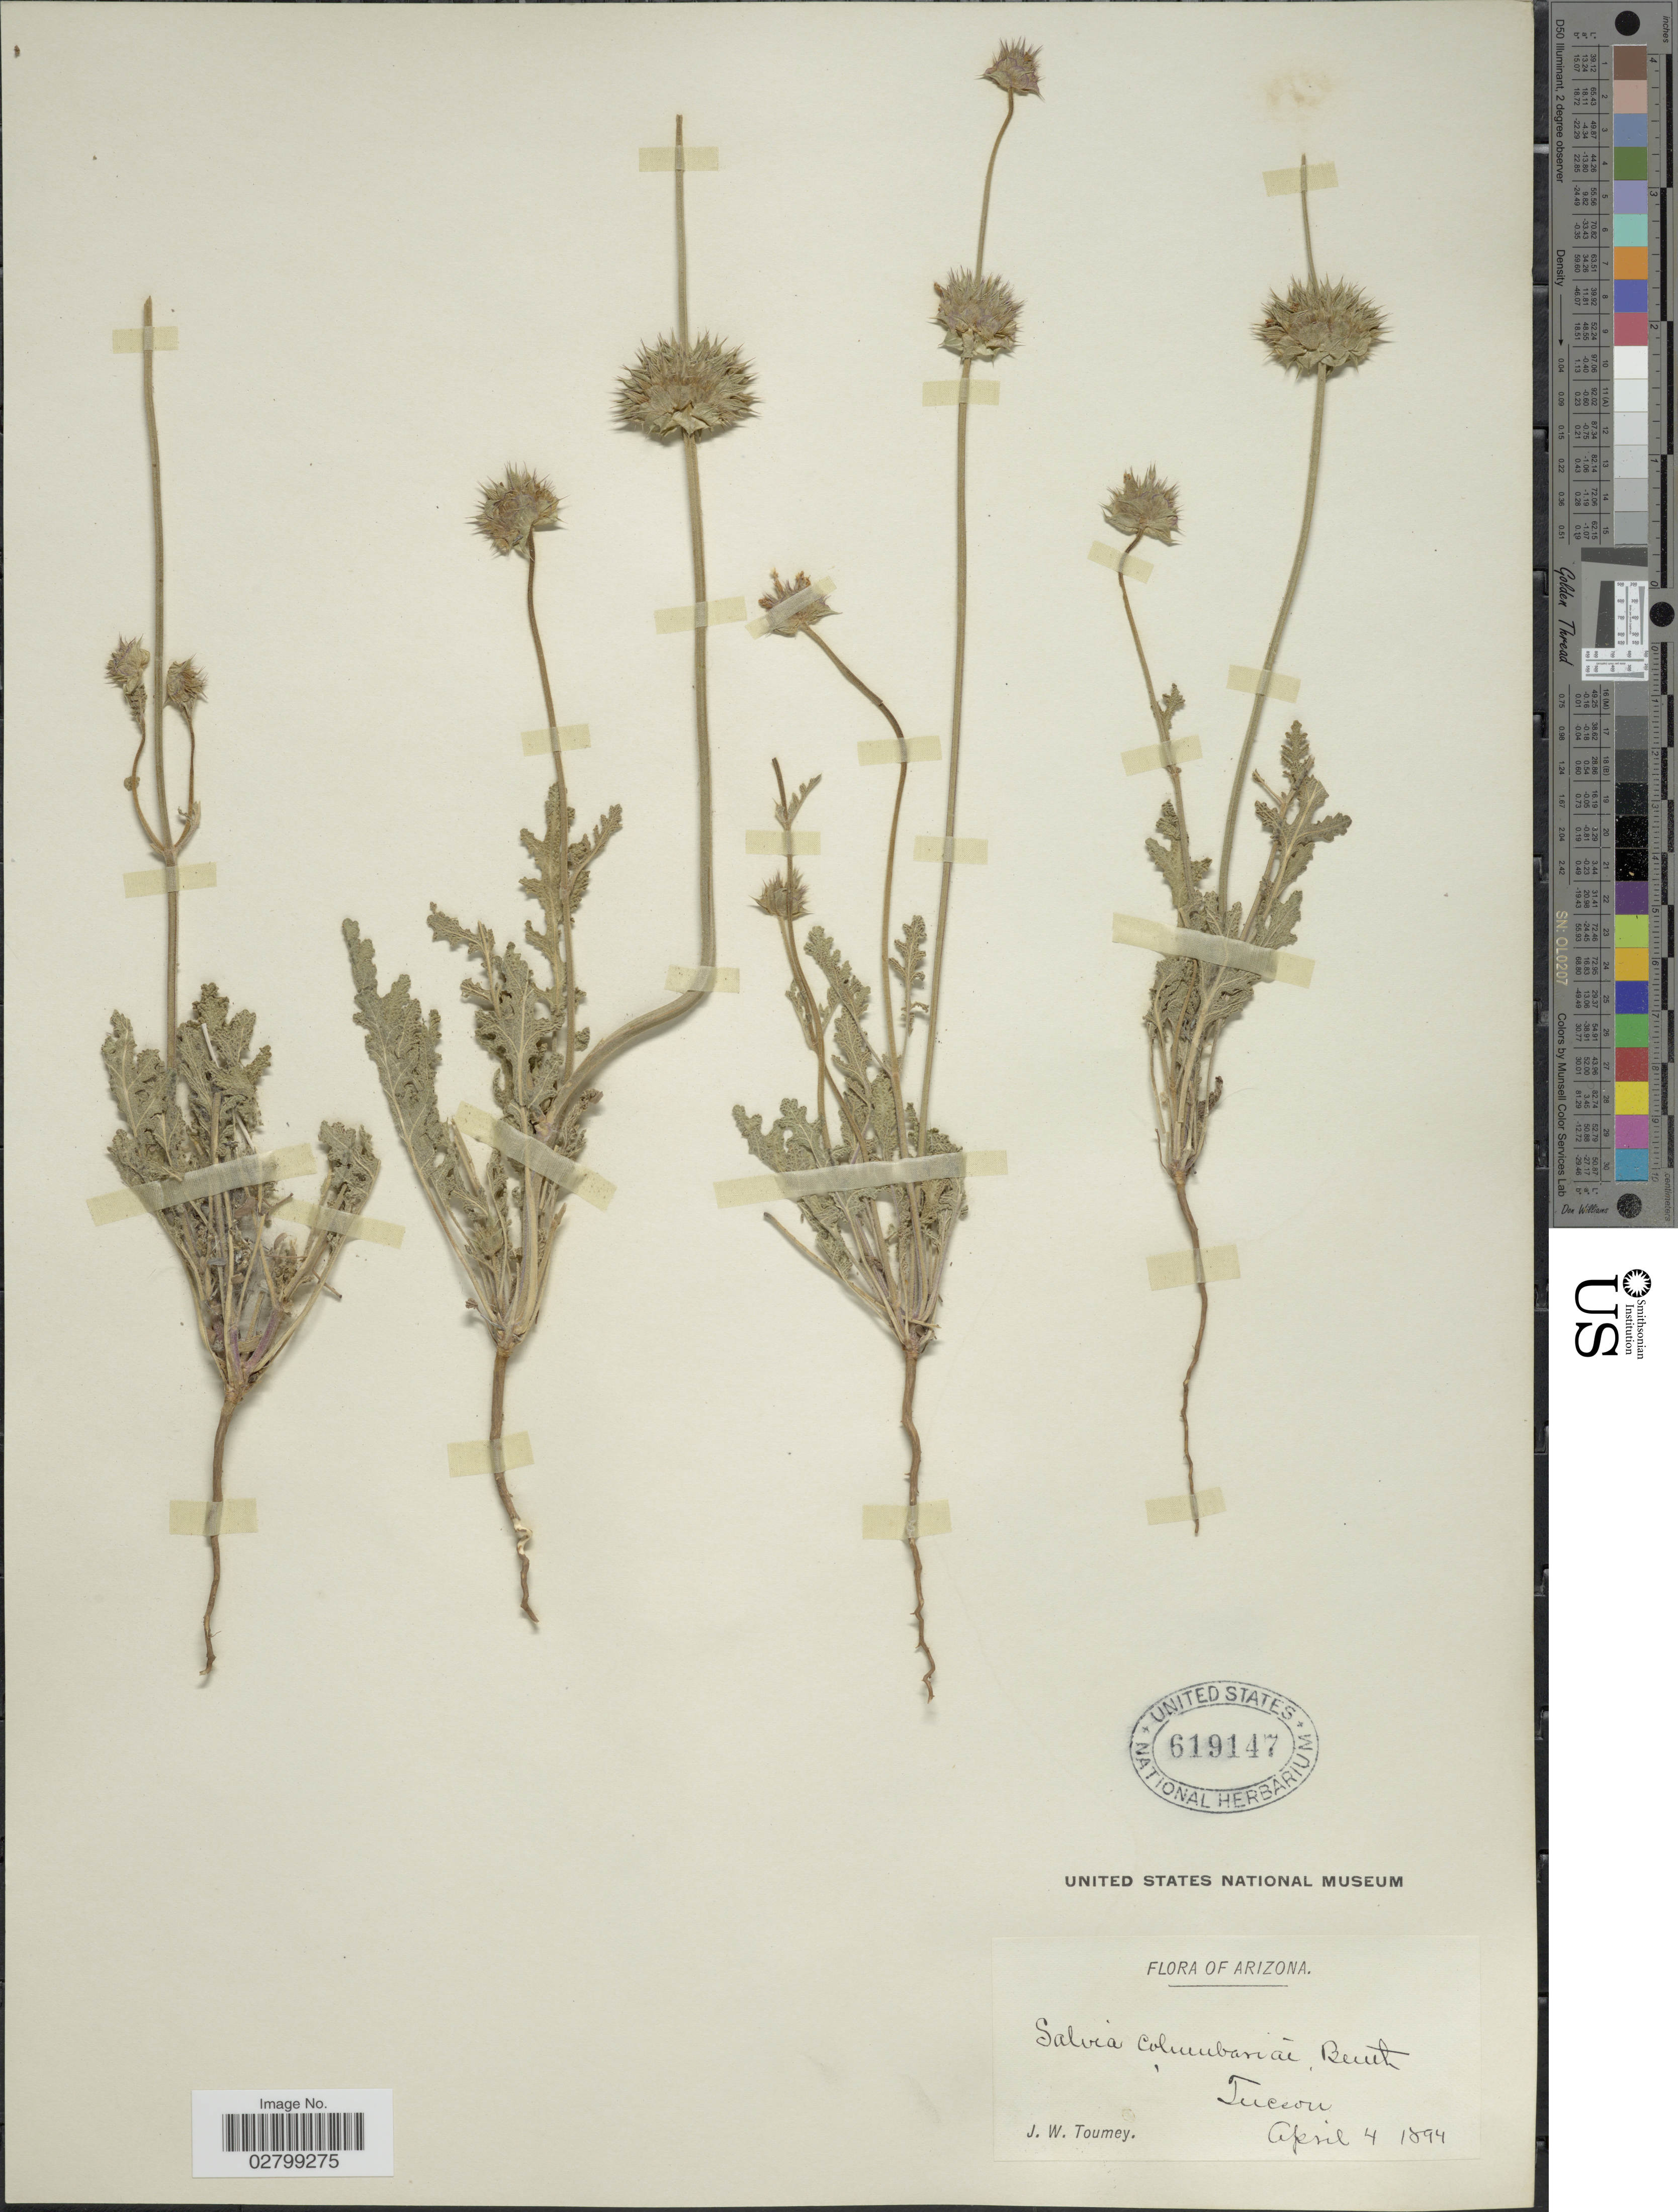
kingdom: Plantae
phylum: Tracheophyta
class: Magnoliopsida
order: Lamiales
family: Lamiaceae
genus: Salvia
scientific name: Salvia columbariae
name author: Benth.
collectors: J. W. Toumey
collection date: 1894-04-04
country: United States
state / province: Arizona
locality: Tucson.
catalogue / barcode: US 619147